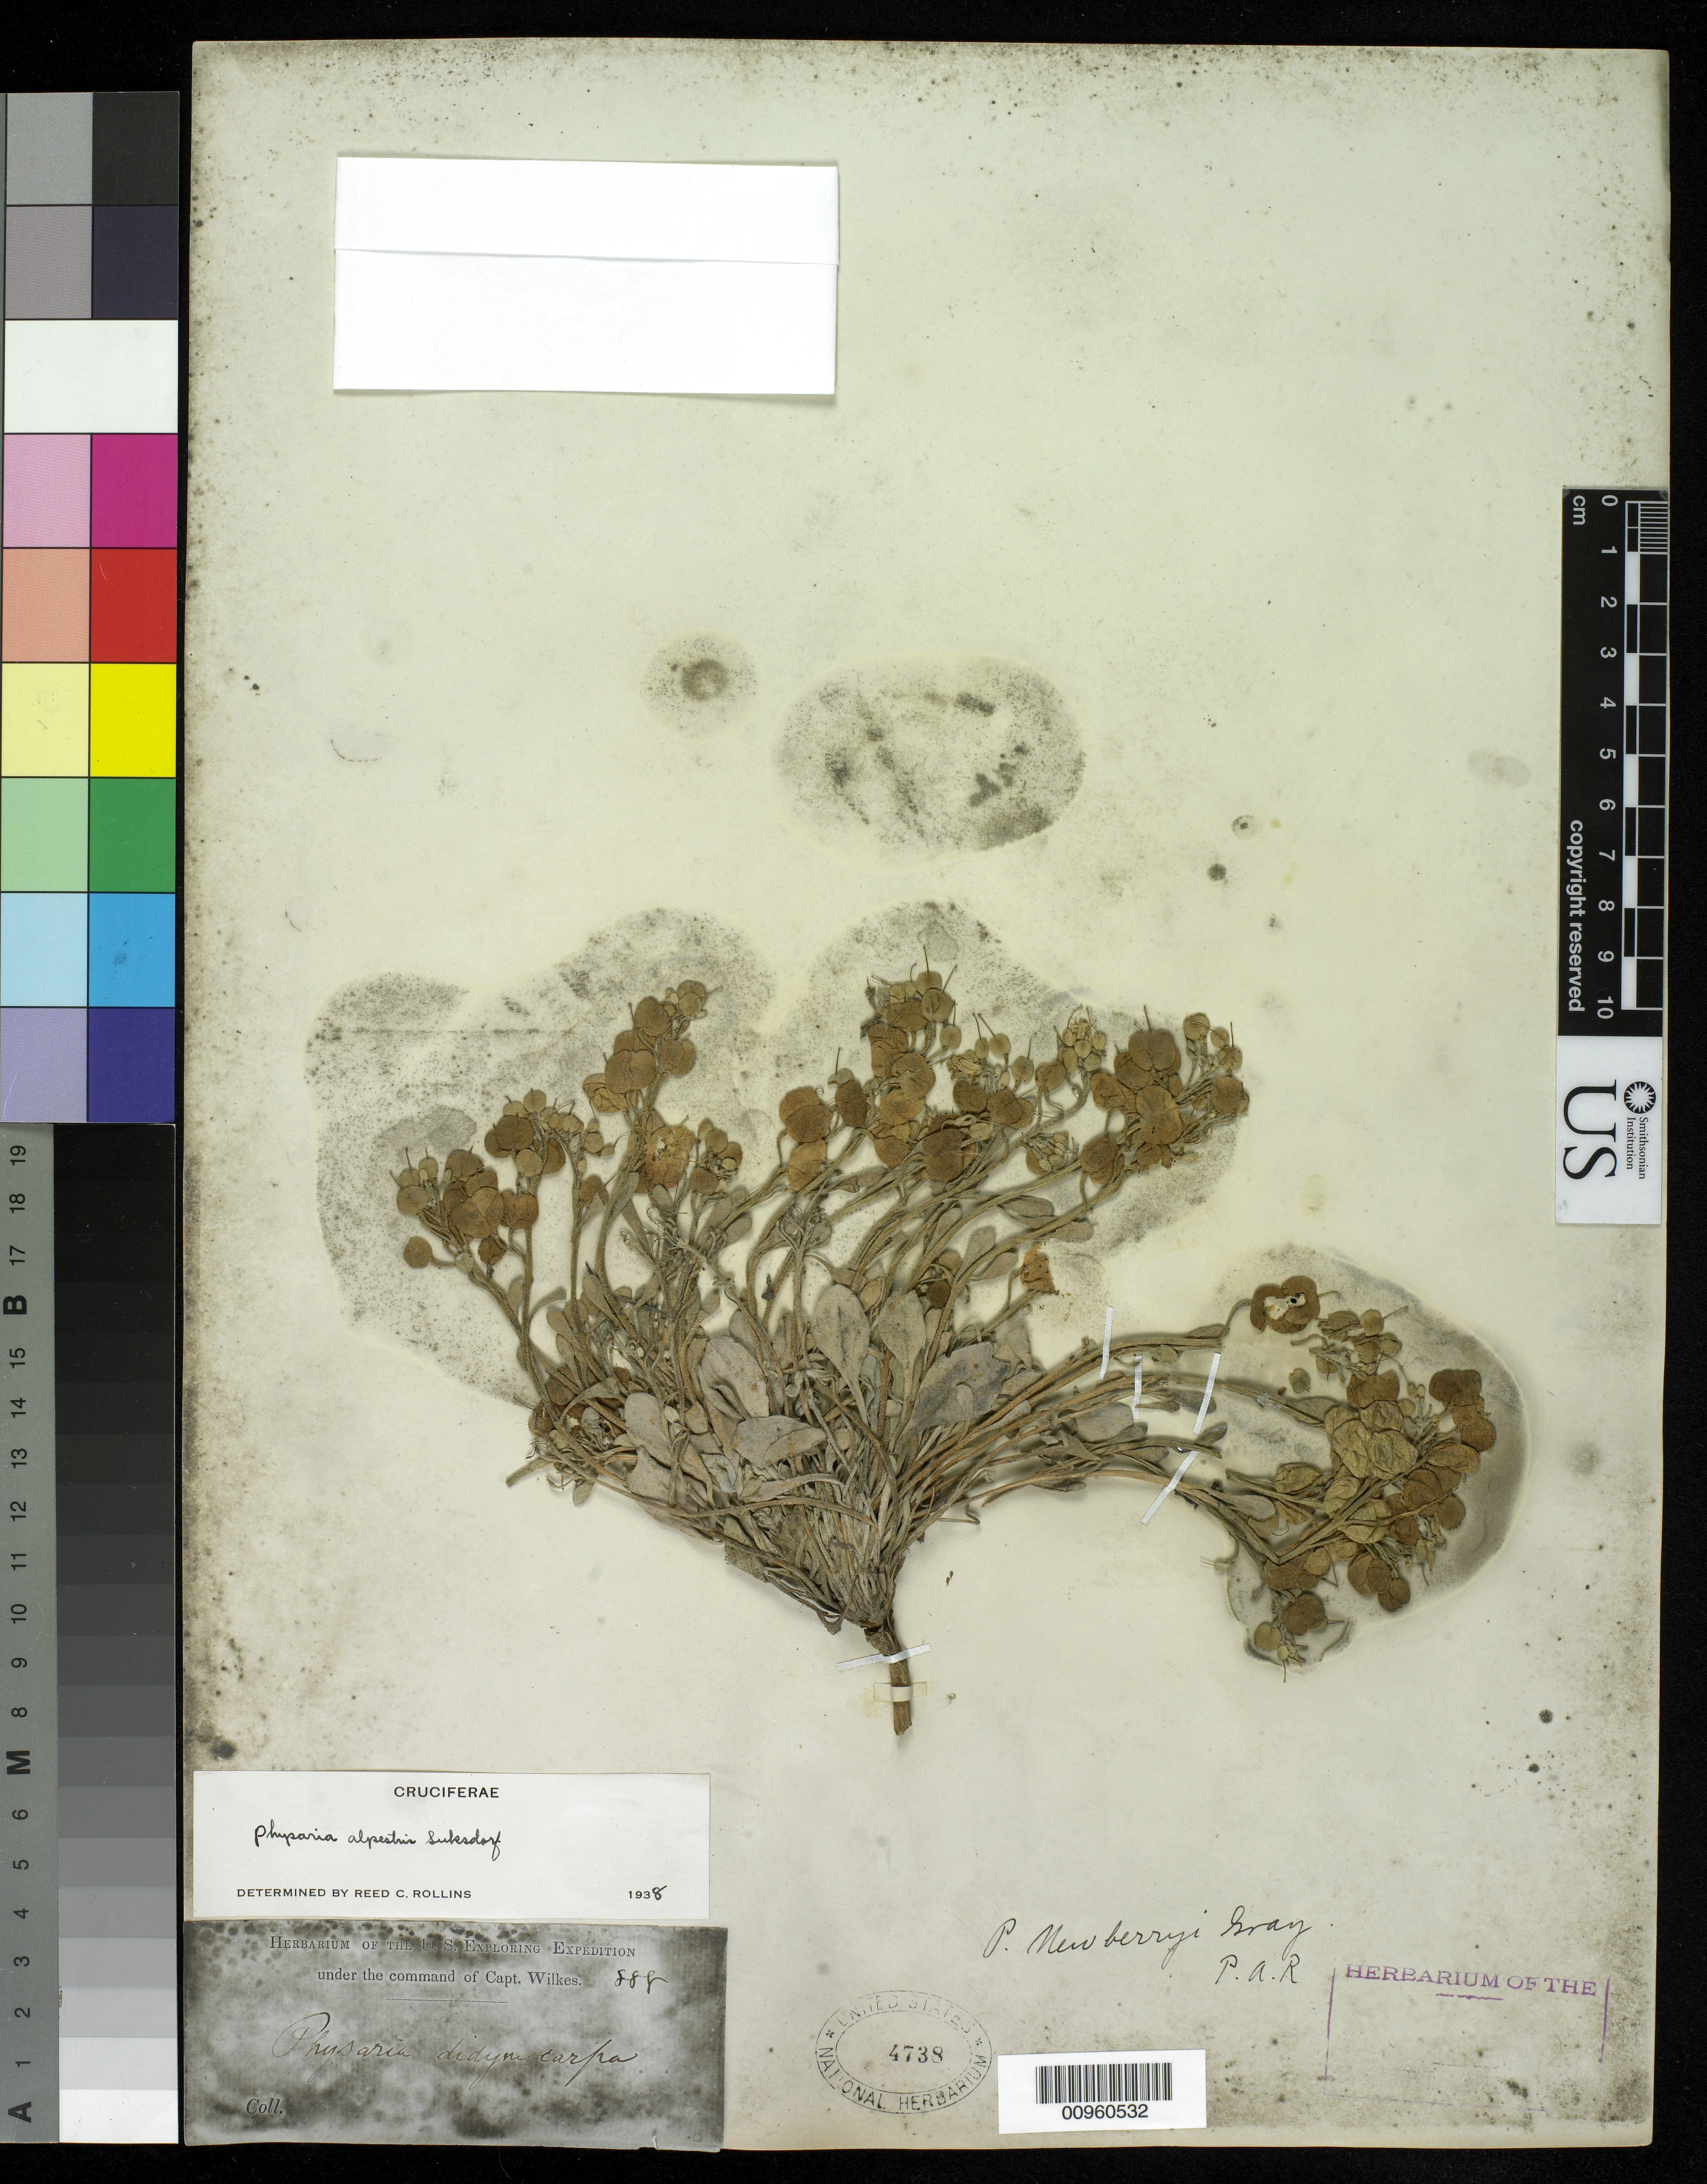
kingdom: Plantae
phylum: Tracheophyta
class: Magnoliopsida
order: Brassicales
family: Brassicaceae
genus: Physaria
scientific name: Physaria alpestris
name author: Suksd.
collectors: Wilkes Explor. Exped.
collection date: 1838/1842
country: United States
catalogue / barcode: US 4738